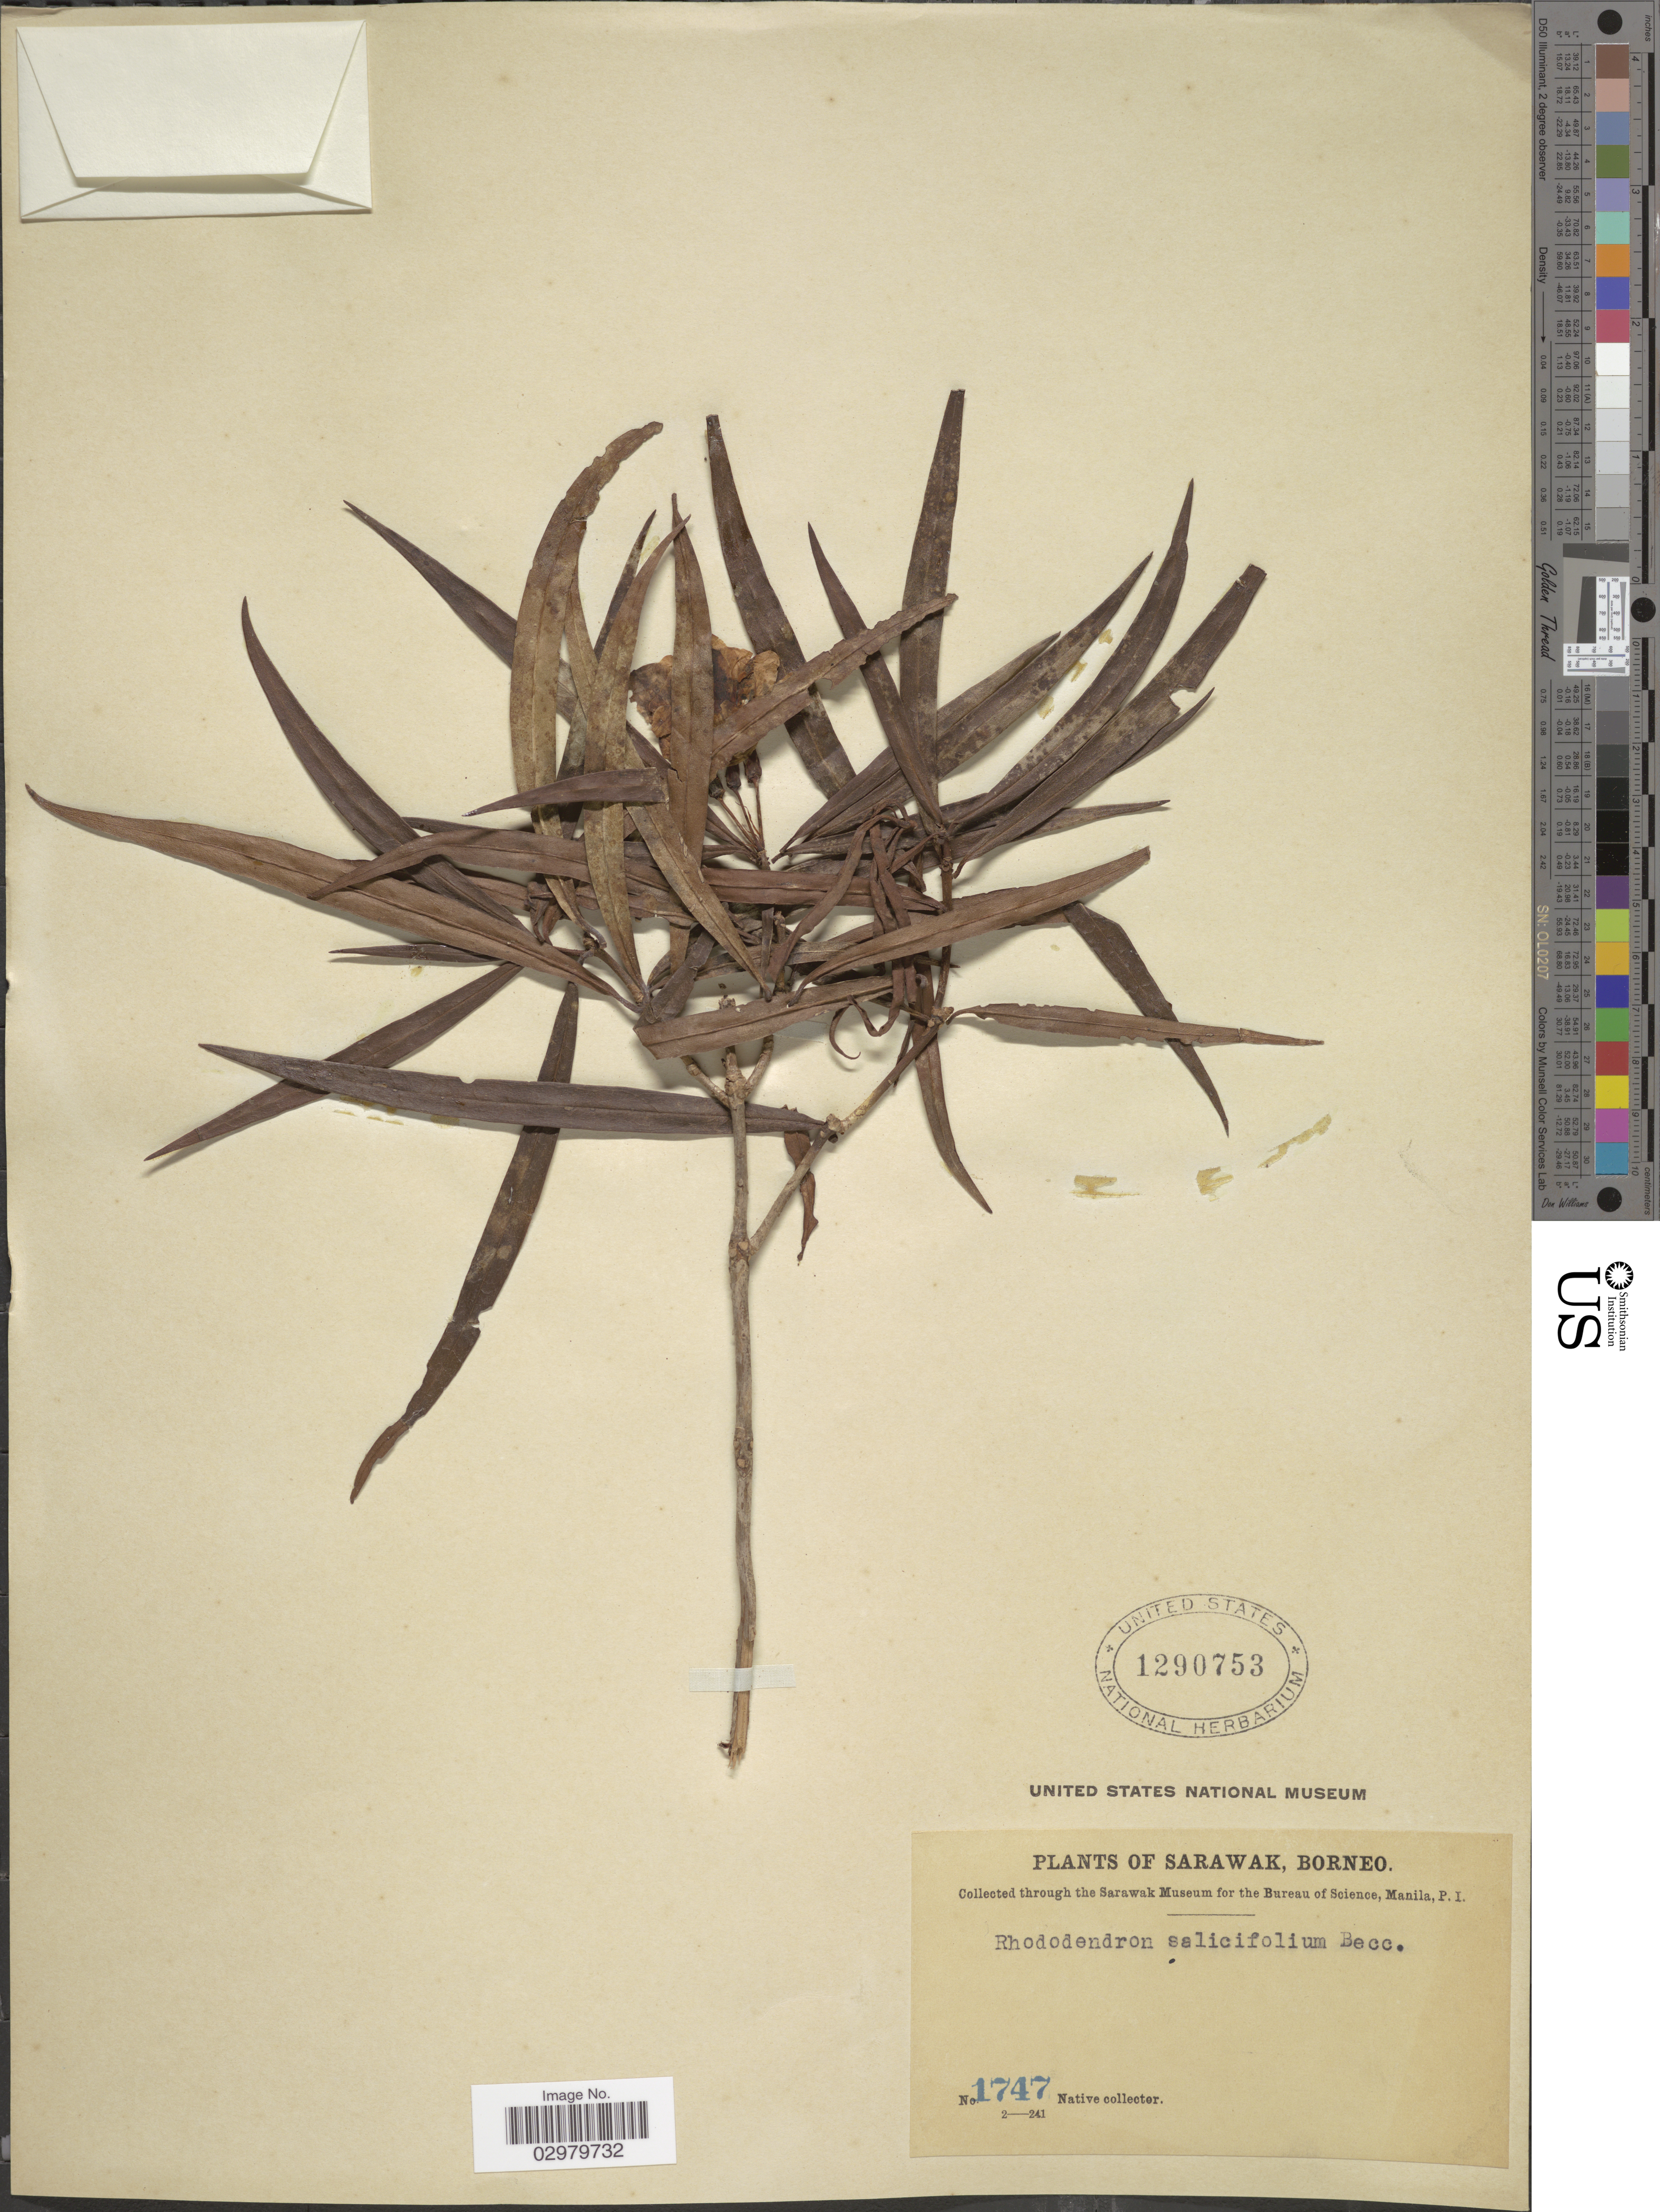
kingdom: Plantae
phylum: Tracheophyta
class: Magnoliopsida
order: Ericales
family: Ericaceae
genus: Rhododendron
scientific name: Rhododendron salicifolium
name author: Becc.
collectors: Native collector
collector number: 1747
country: Malaysia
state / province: Sarawak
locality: Borneo.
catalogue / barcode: US 1290753